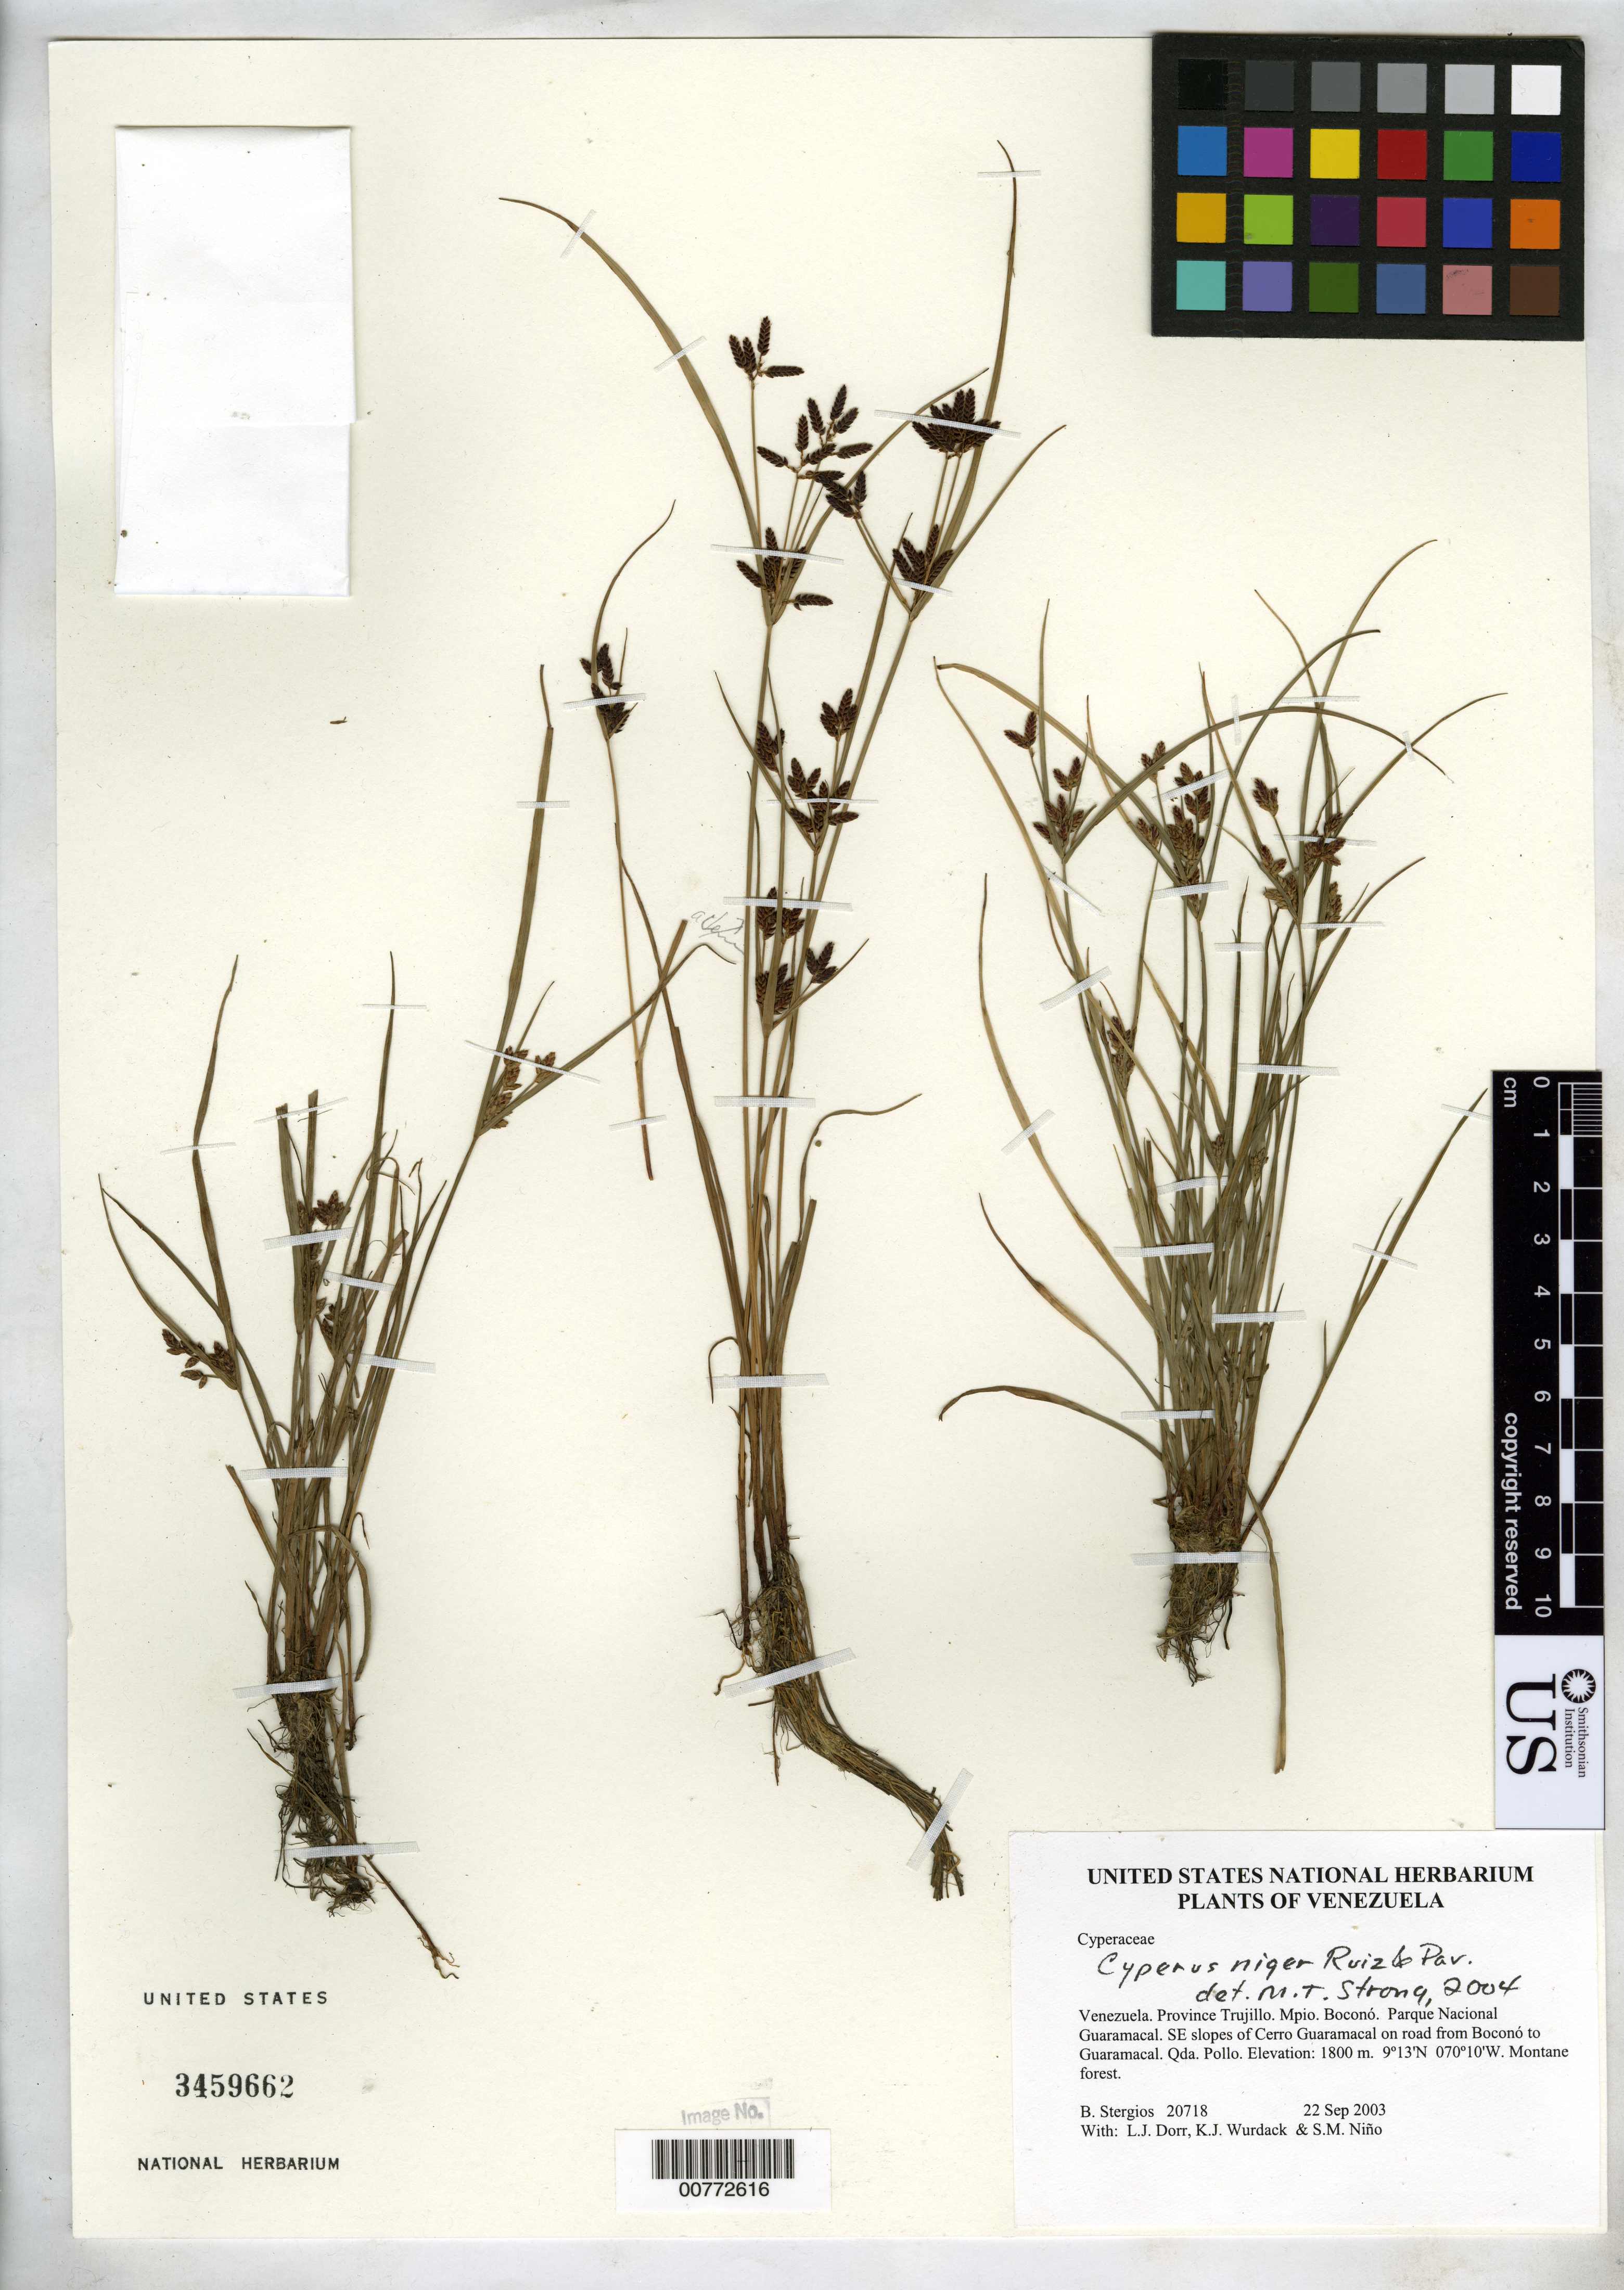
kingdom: Plantae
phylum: Tracheophyta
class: Liliopsida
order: Poales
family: Cyperaceae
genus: Cyperus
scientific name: Cyperus niger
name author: Ruiz & Pav.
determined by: Strong, M. T., (US), Smithsonian Institution - National Museum of Natural History (UNITED STATES)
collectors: B. G. Stergios, L. J. Dorr, K. Wurdack & S. M. Niño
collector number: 20718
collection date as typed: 22 Sep 2003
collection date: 2003-09-22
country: Venezuela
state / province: Trujillo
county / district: Boconó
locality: Parque Nacional Guaramacal. SE slopes of Cerro Guaramacal on road from Boconó to Guaramacal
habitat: Montane forest.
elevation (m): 1800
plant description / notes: F, K, MO, PORT, US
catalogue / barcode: US 3459662